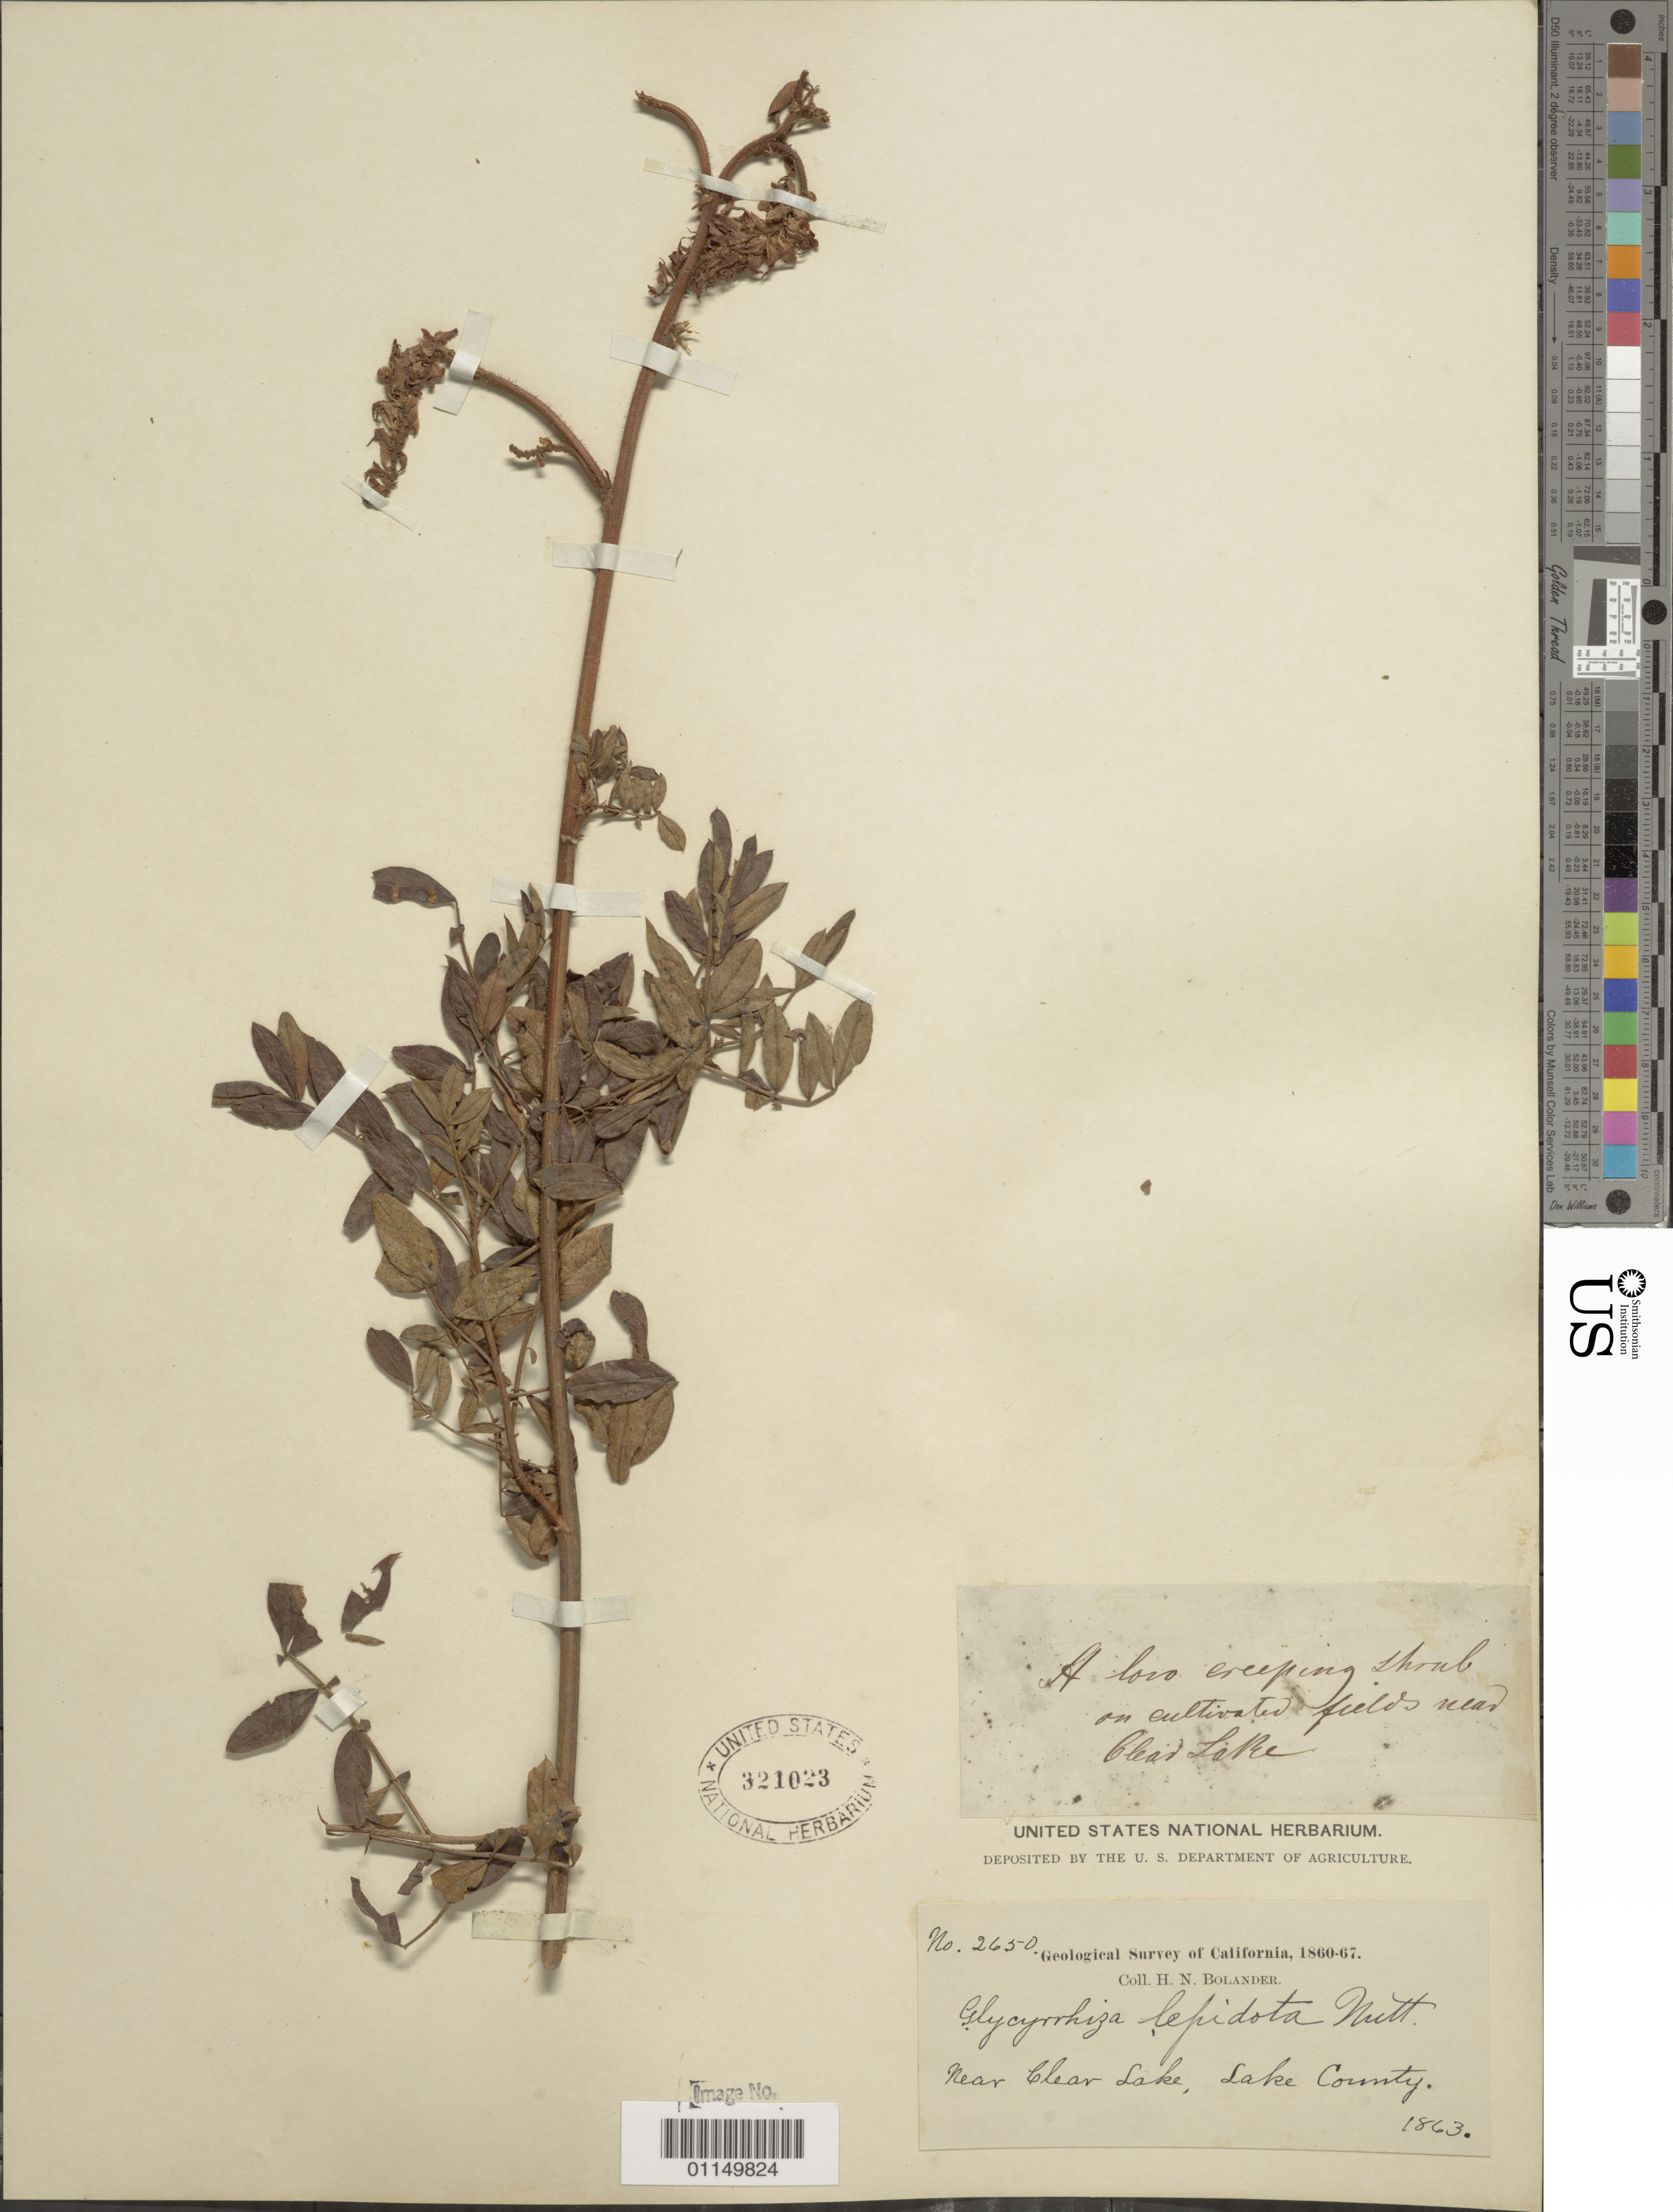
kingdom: Plantae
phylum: Tracheophyta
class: Magnoliopsida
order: Fabales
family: Fabaceae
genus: Glycyrrhiza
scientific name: Glycyrrhiza lepidota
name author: Pursh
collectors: H. Bolander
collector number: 2650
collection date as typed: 1863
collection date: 1863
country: United States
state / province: California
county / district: Lake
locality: Near Clear Lake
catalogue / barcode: US 321023